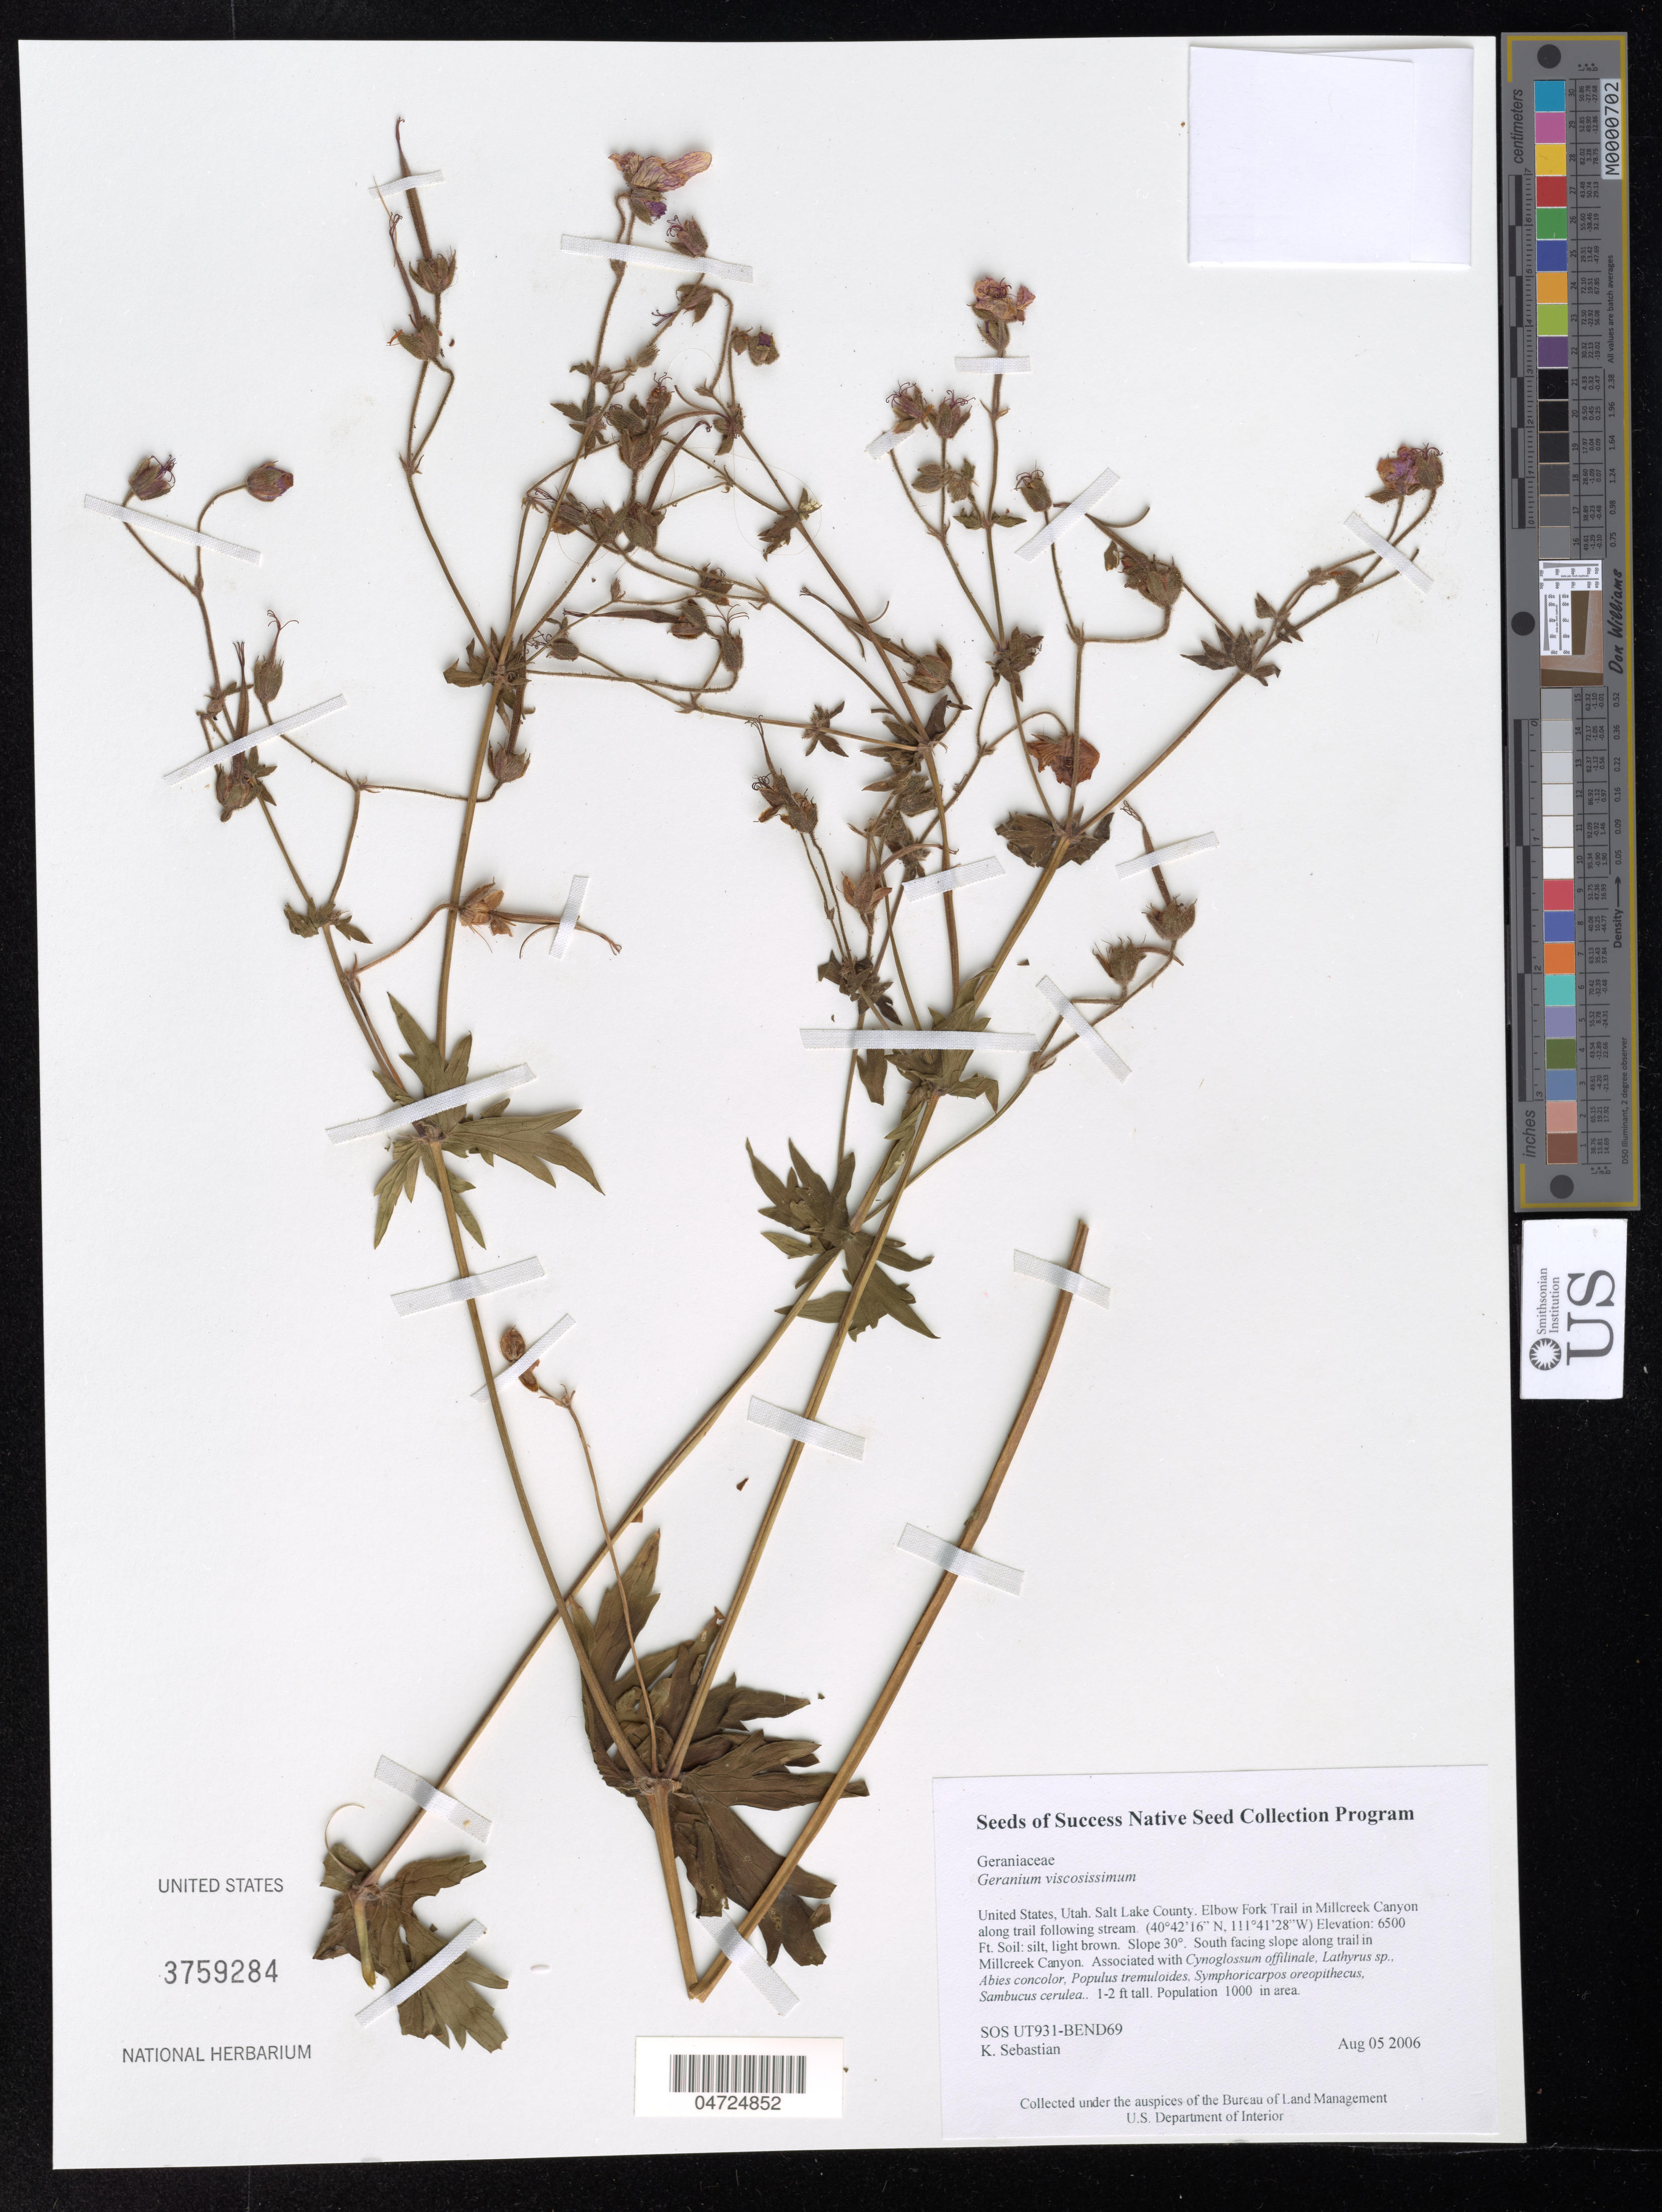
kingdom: Plantae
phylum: Tracheophyta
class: Magnoliopsida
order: Geraniales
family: Geraniaceae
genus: Geranium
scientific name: Geranium viscosissimum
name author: Fisch. & C.A. Mey.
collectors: K. Sebastian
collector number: SOS UT931-BEND69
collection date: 2006-08-05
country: United States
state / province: Utah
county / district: Salt Lake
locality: Salt Lake County. Elbow Fork Trail in Millcreek Canyon along trail following stream.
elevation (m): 1981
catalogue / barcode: US 3759284